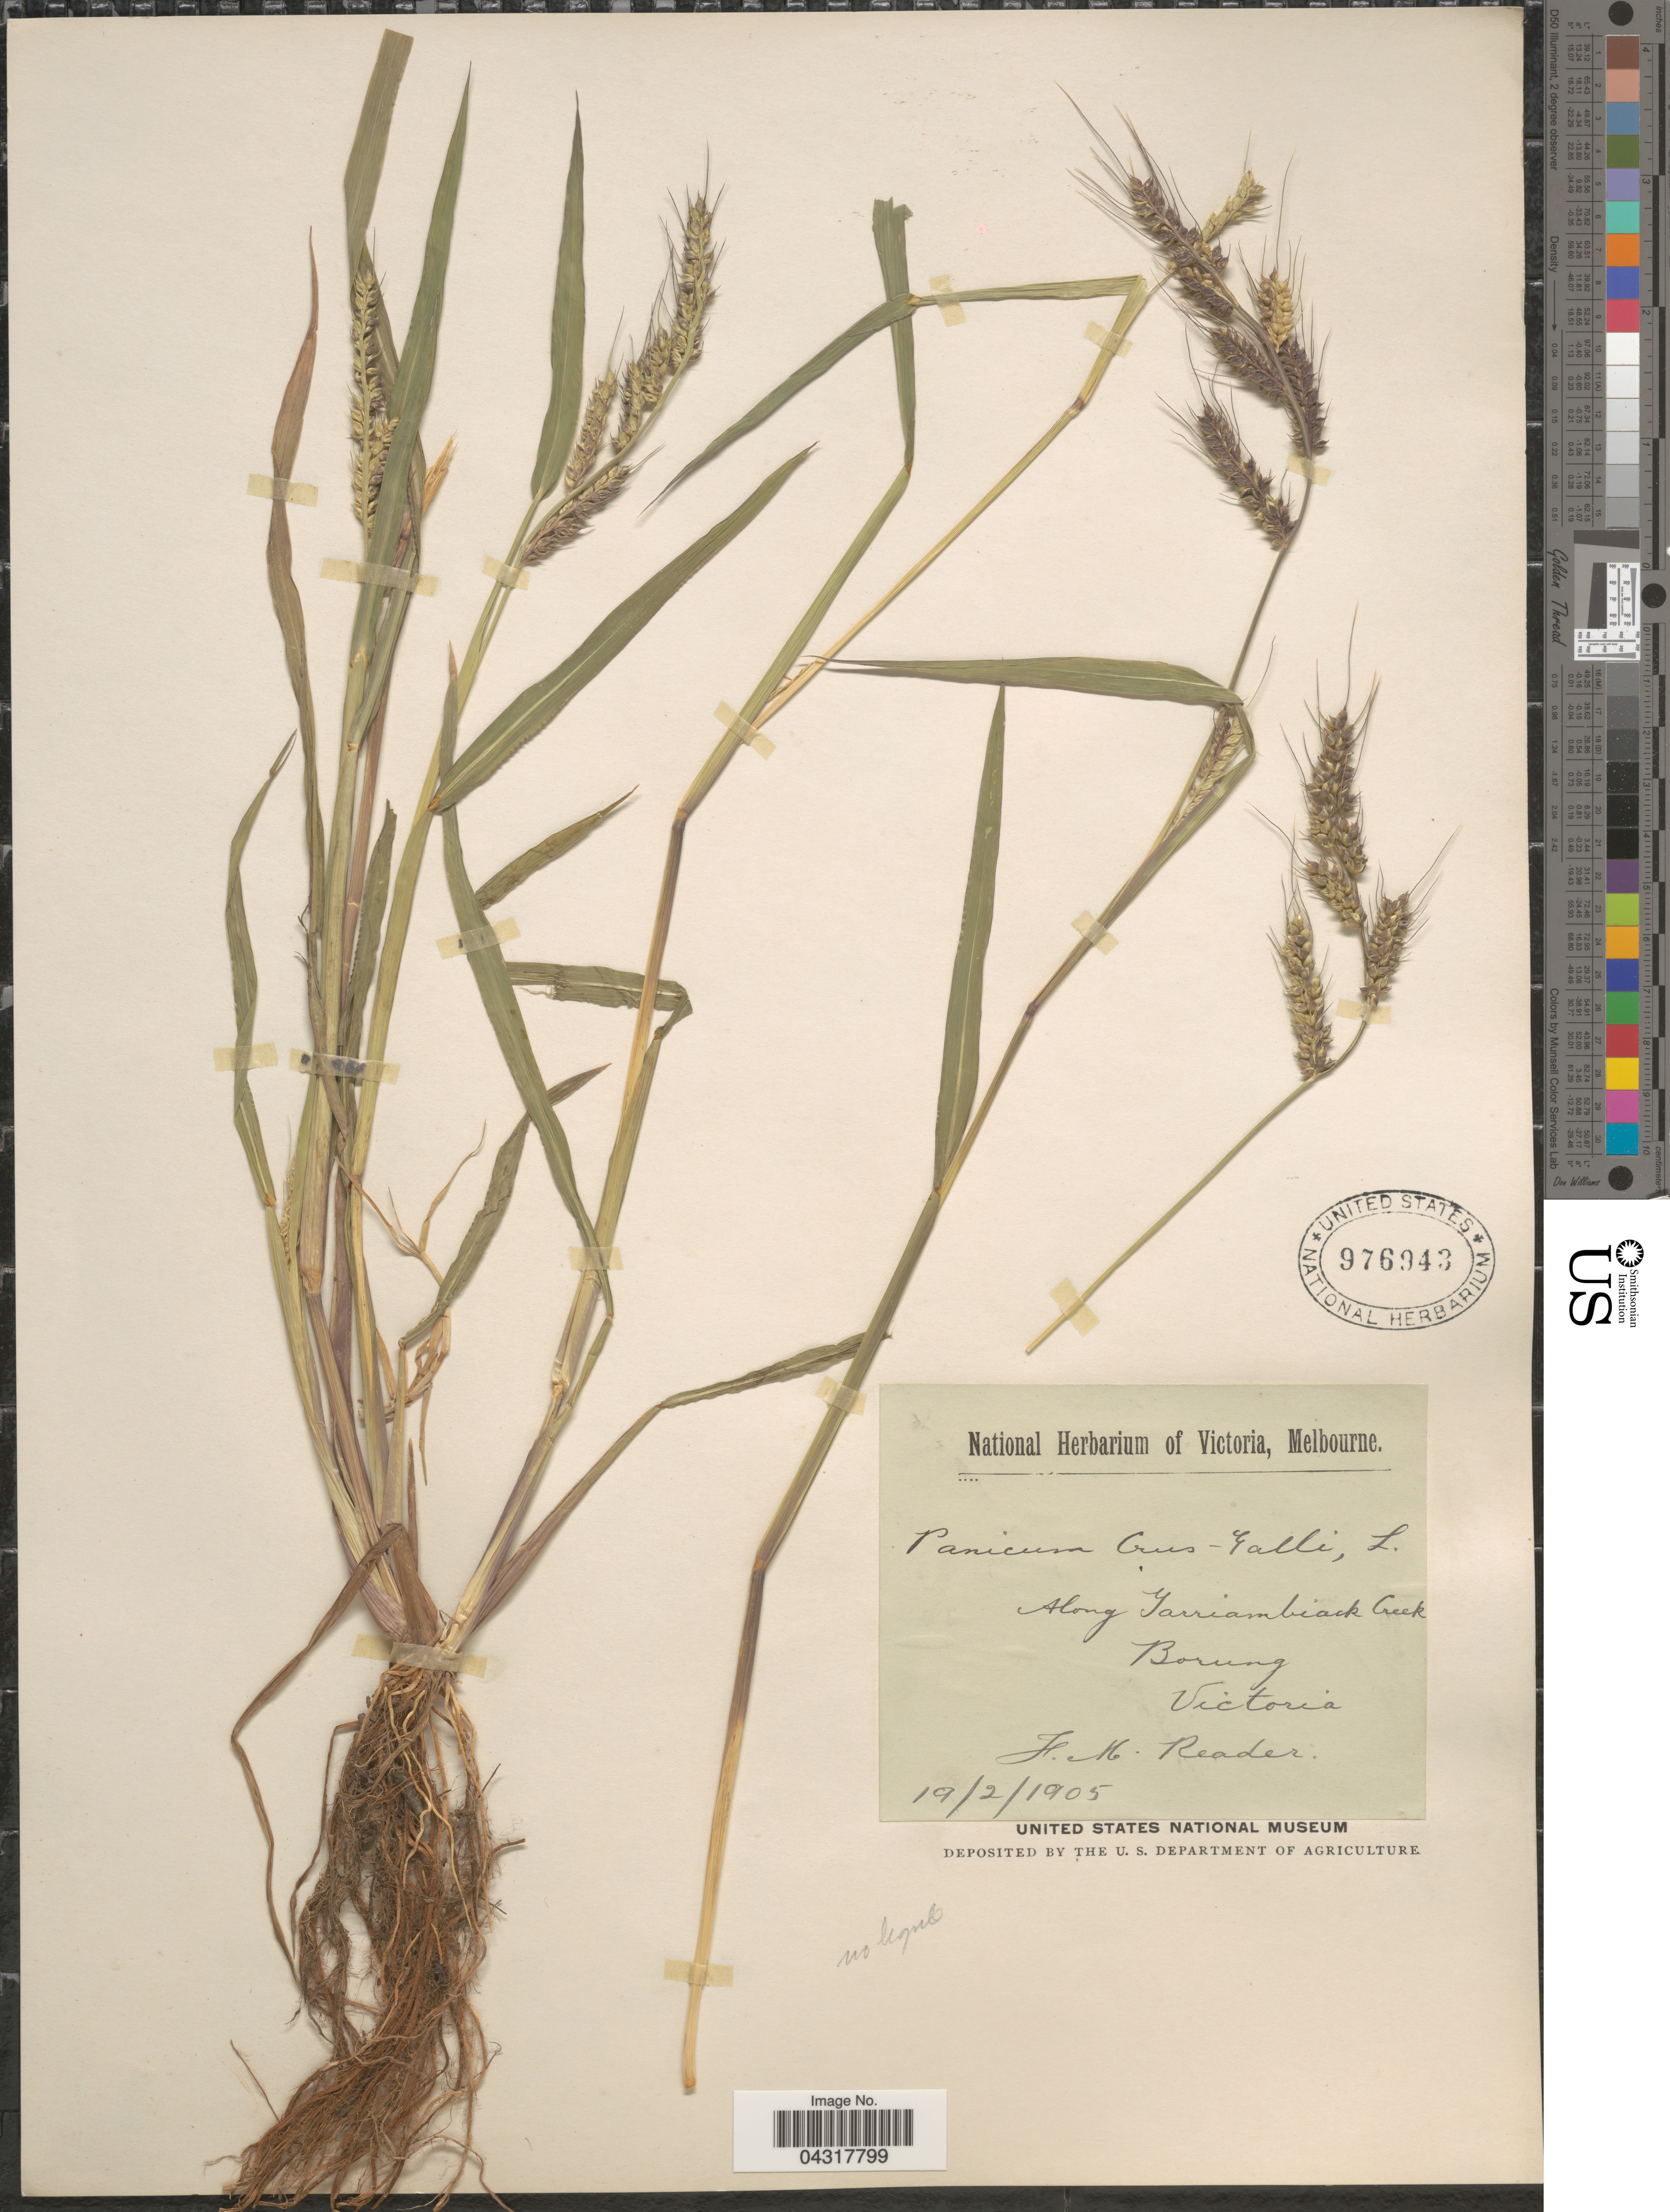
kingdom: Plantae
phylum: Tracheophyta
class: Liliopsida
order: Poales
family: Poaceae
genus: Echinochloa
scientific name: Echinochloa crus-galli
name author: (L.) P. Beauv.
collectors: F. Reader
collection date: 1905-02-19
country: Australia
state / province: Victoria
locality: Along Yarriambiack Creek. Borung. Victoria.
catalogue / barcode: US 976943